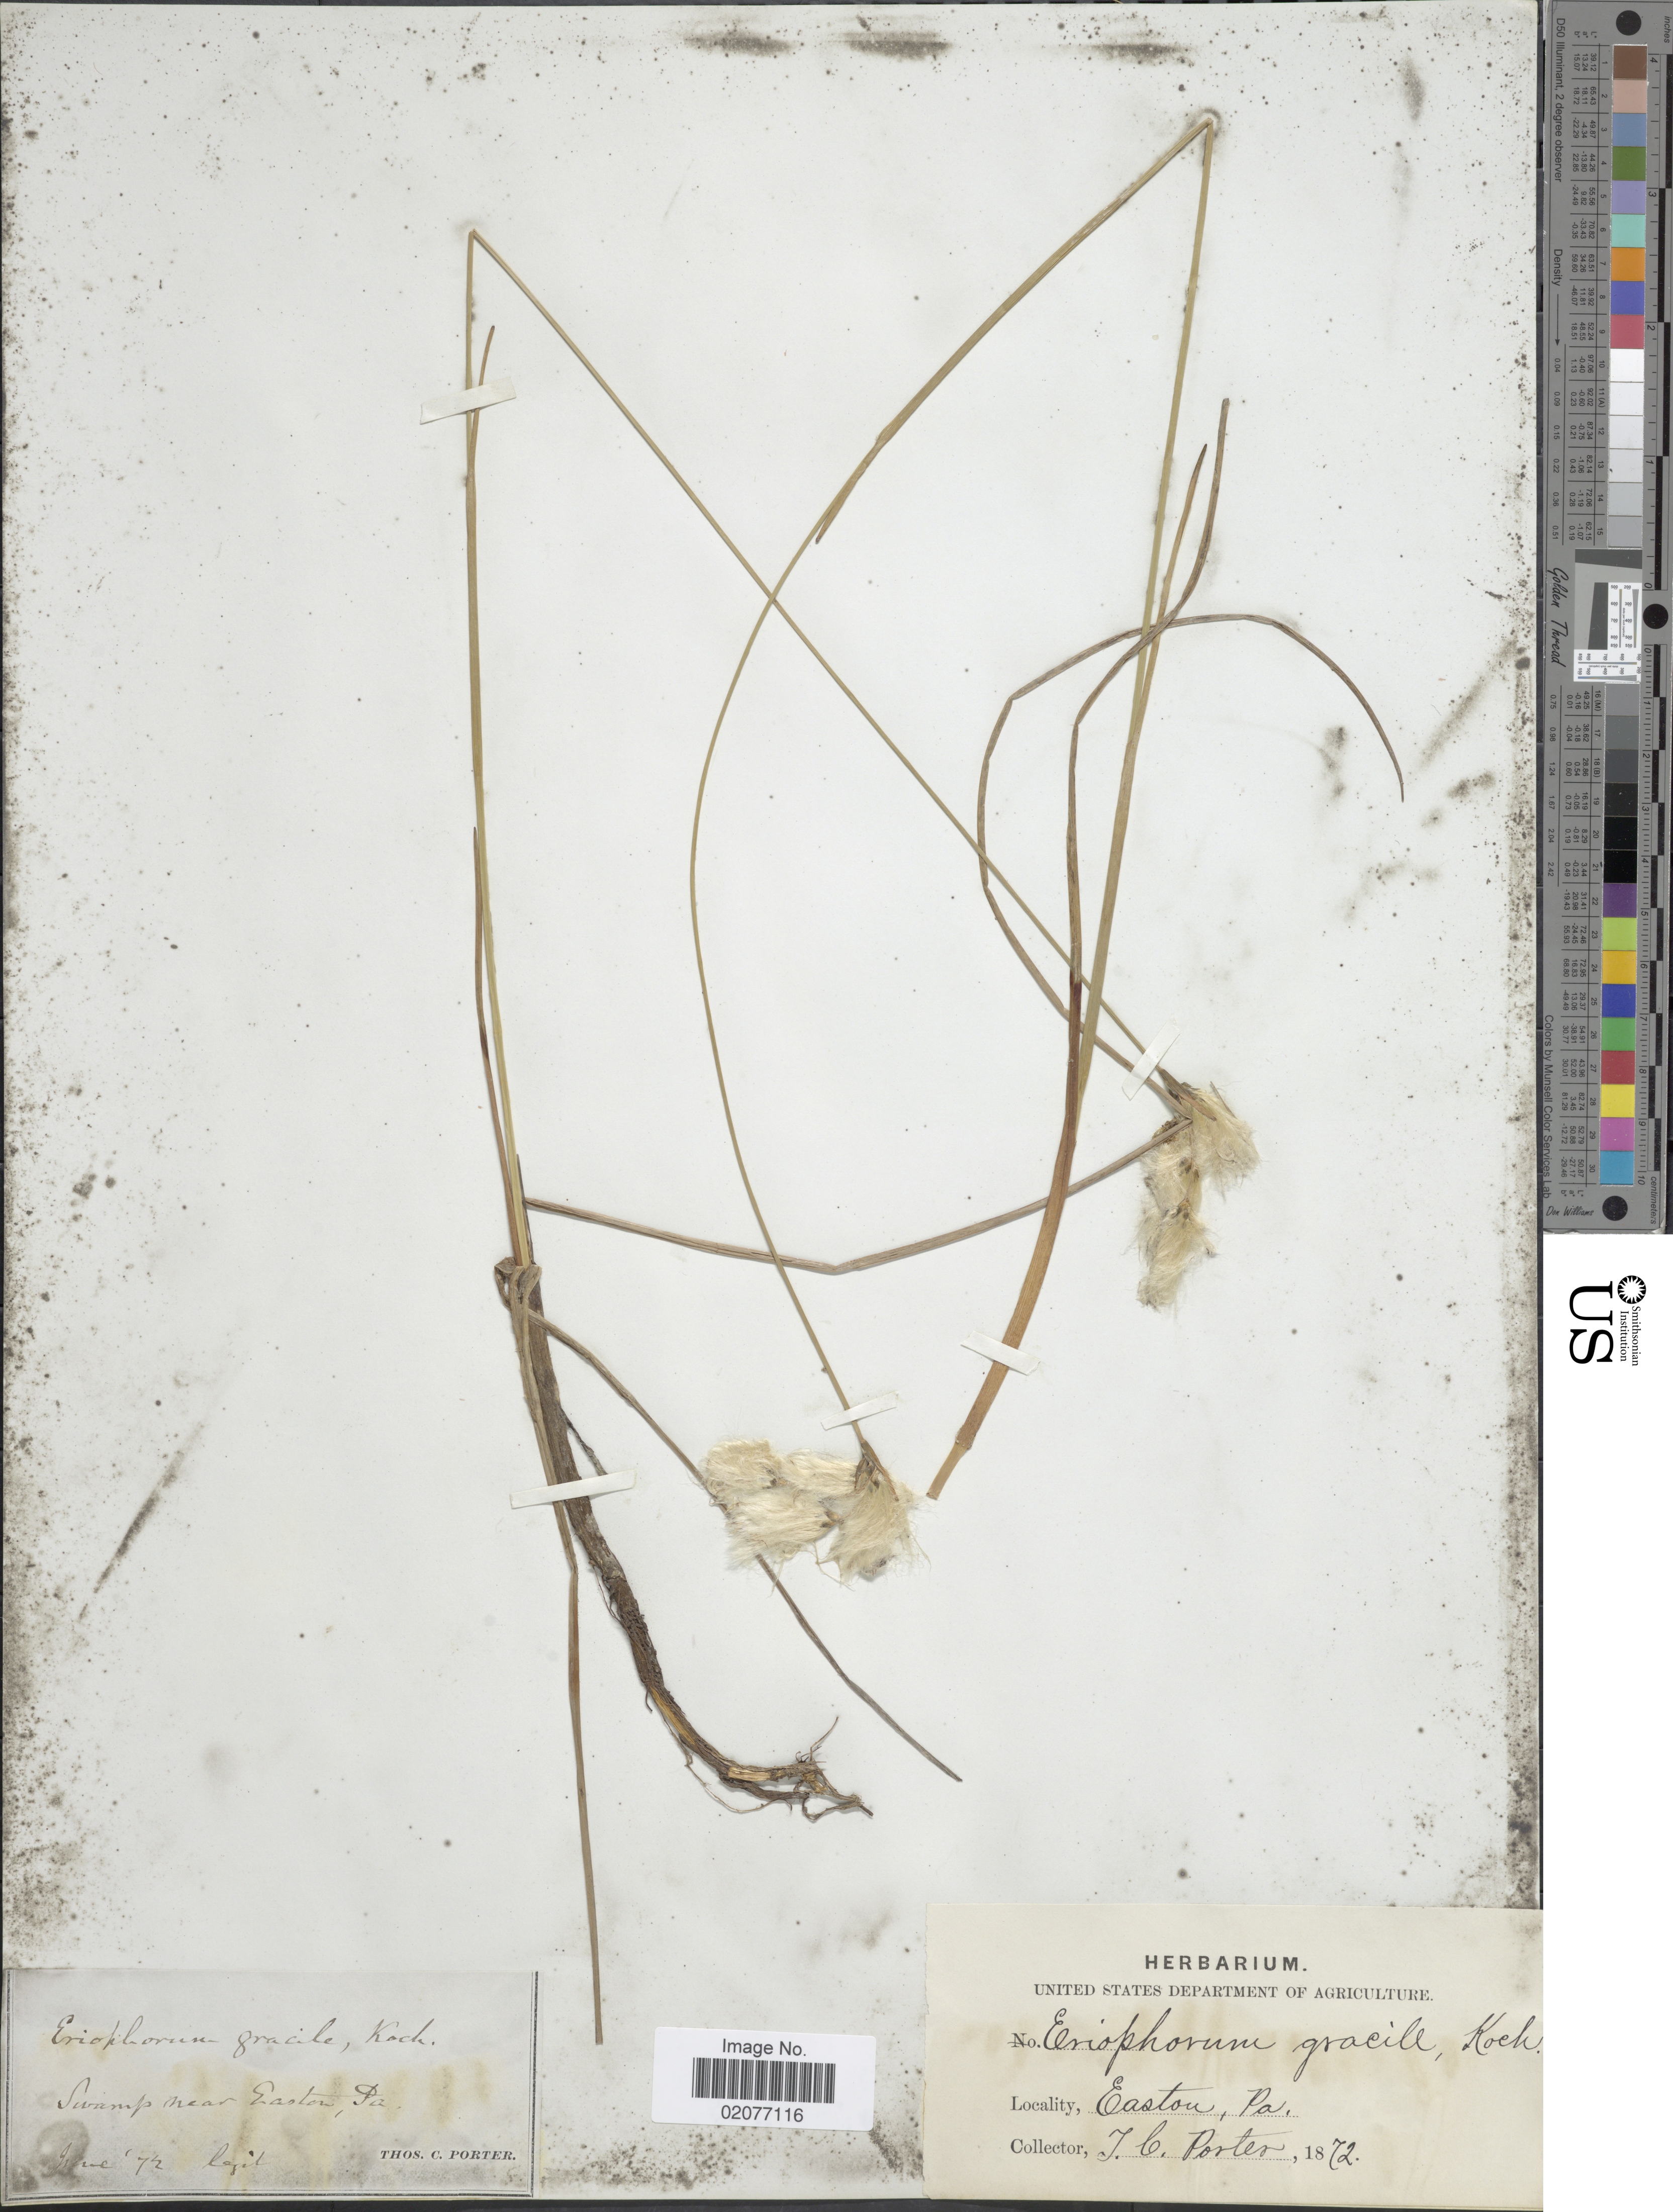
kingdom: Plantae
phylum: Tracheophyta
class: Liliopsida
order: Poales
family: Cyperaceae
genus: Eriophorum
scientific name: Eriophorum gracile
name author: W.D.J. Koch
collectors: T. Porter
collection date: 1872-06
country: United States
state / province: Pennsylvania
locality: Easton, Swamp near Easton